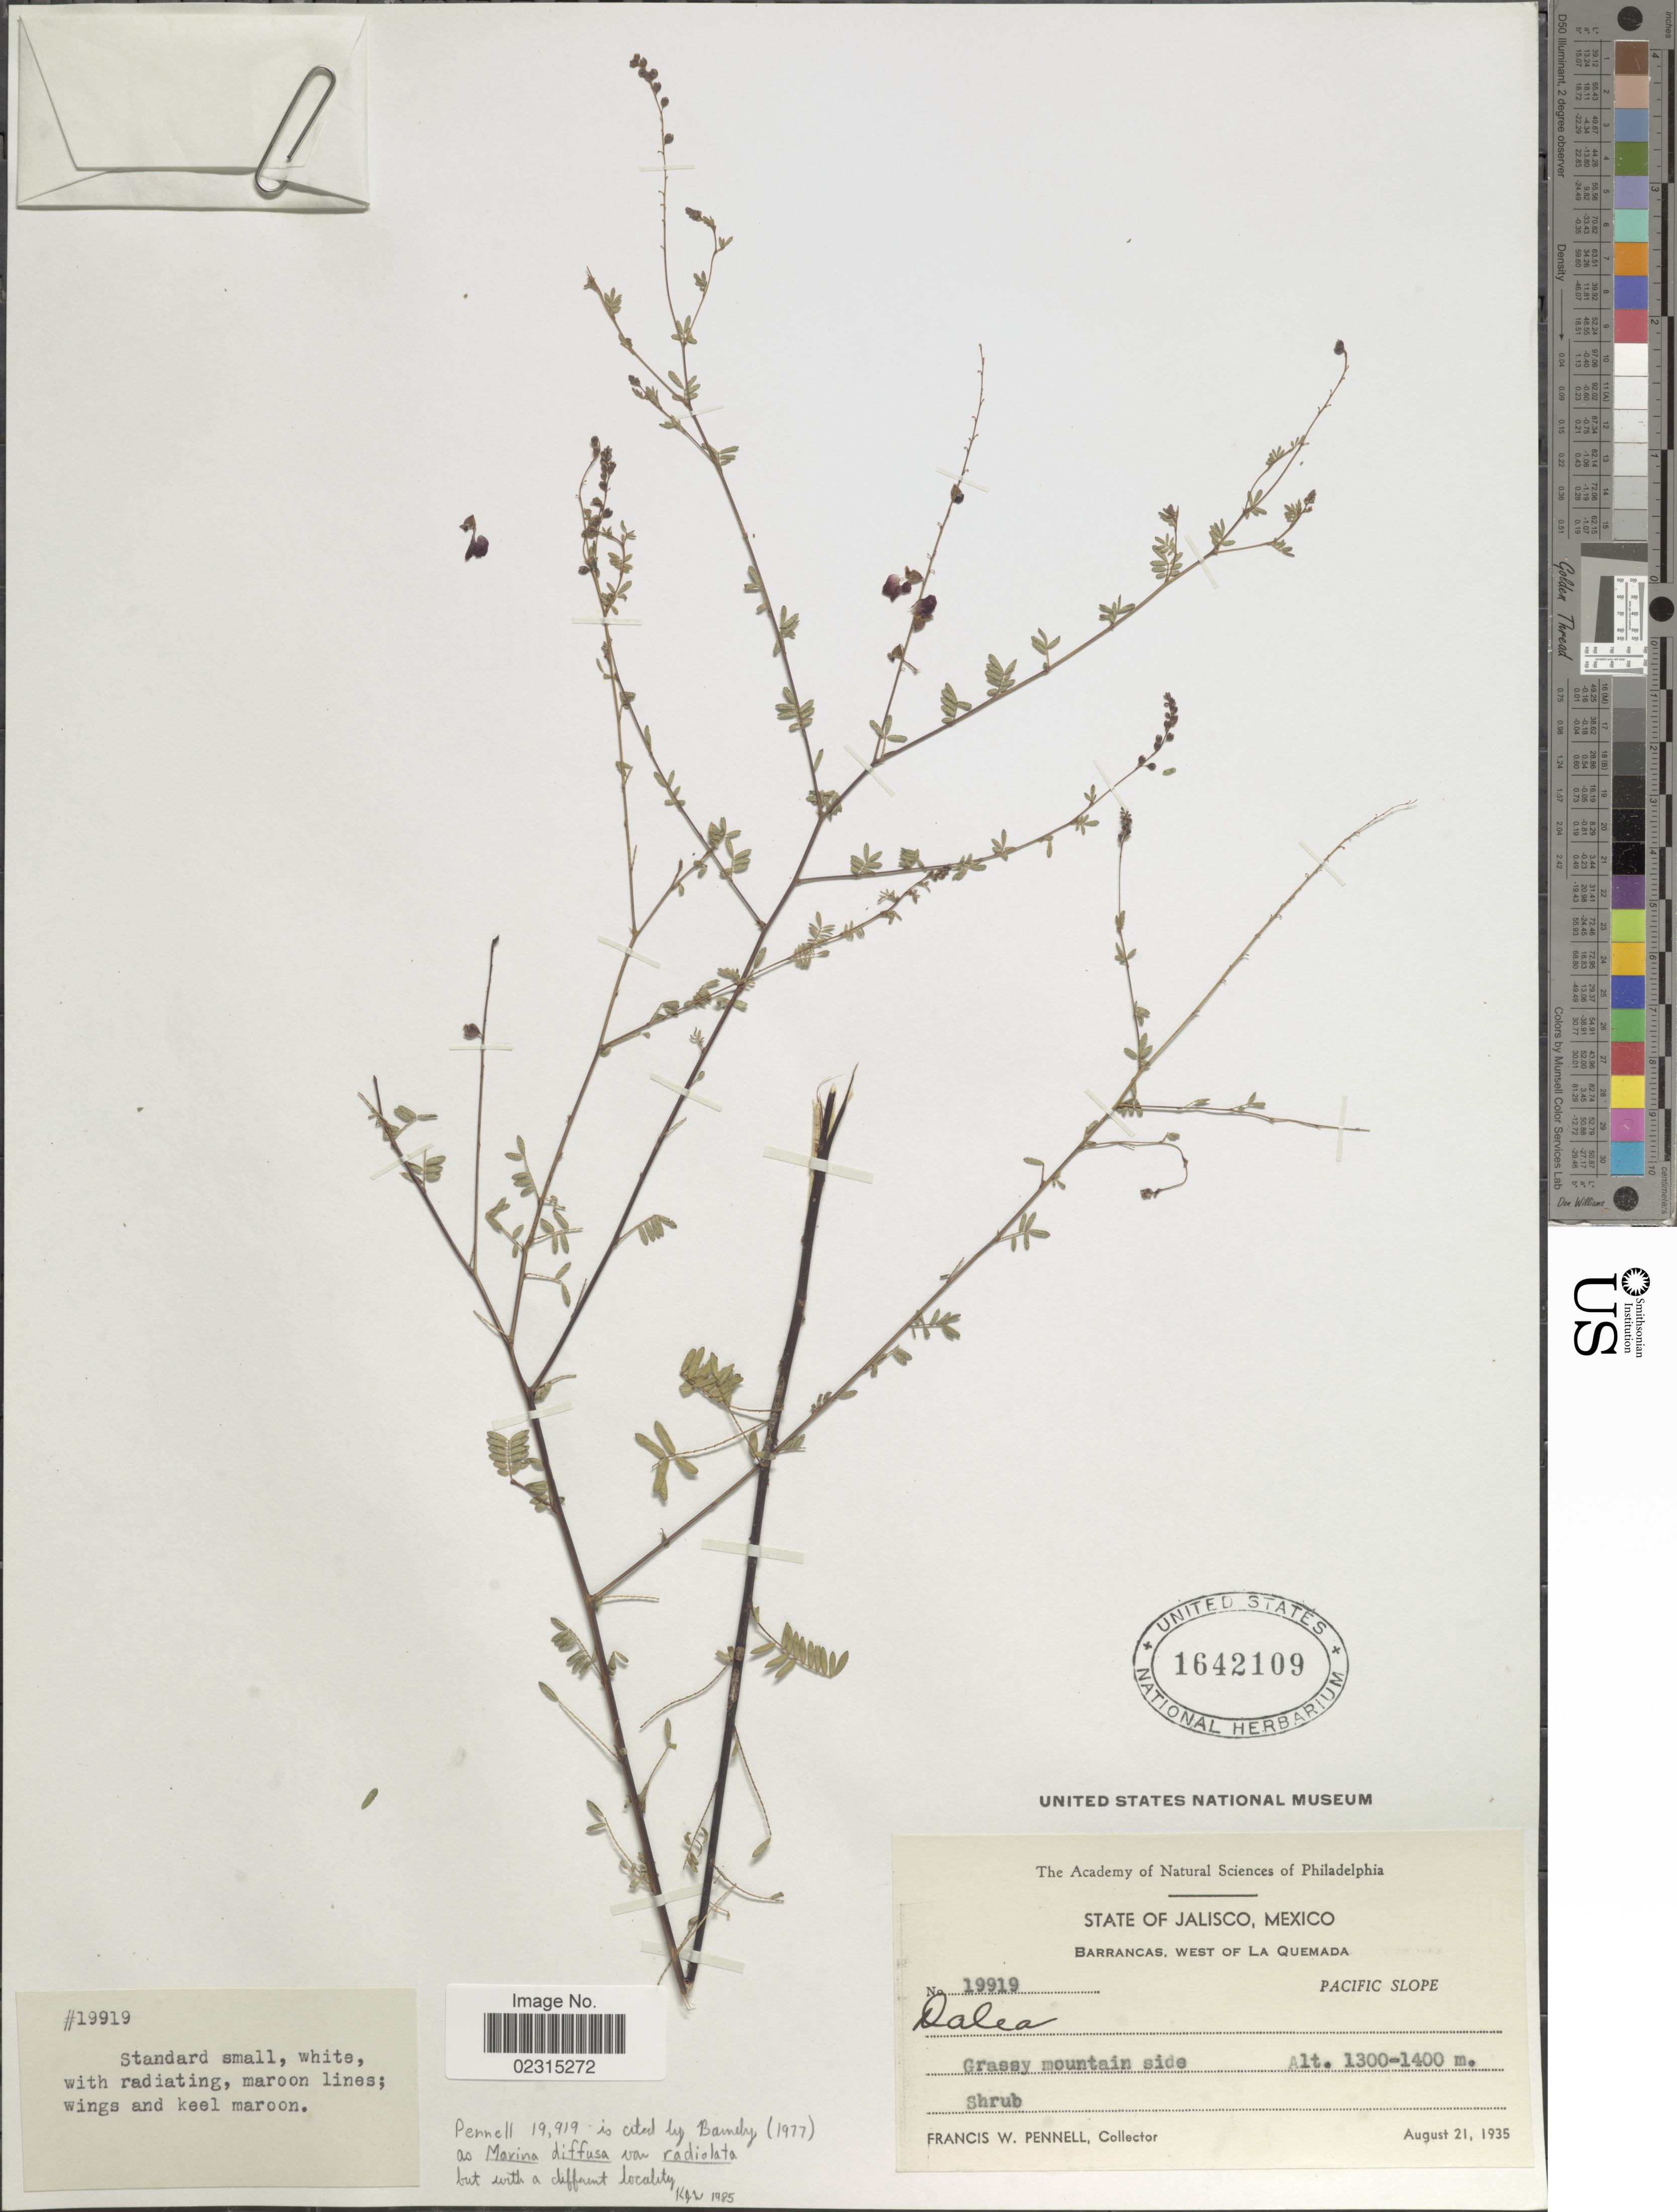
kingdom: Plantae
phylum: Tracheophyta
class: Magnoliopsida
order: Fabales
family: Fabaceae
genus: Marina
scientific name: Marina diffusa var. diffusa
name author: (Moric.) Barneby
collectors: F. W. Pennell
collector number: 19919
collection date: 1935-08-21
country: Mexico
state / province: Jalisco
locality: Barrancas, West of La Quemada, Pacific Slope, Grassy mountain side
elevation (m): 1300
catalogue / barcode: US 1642109